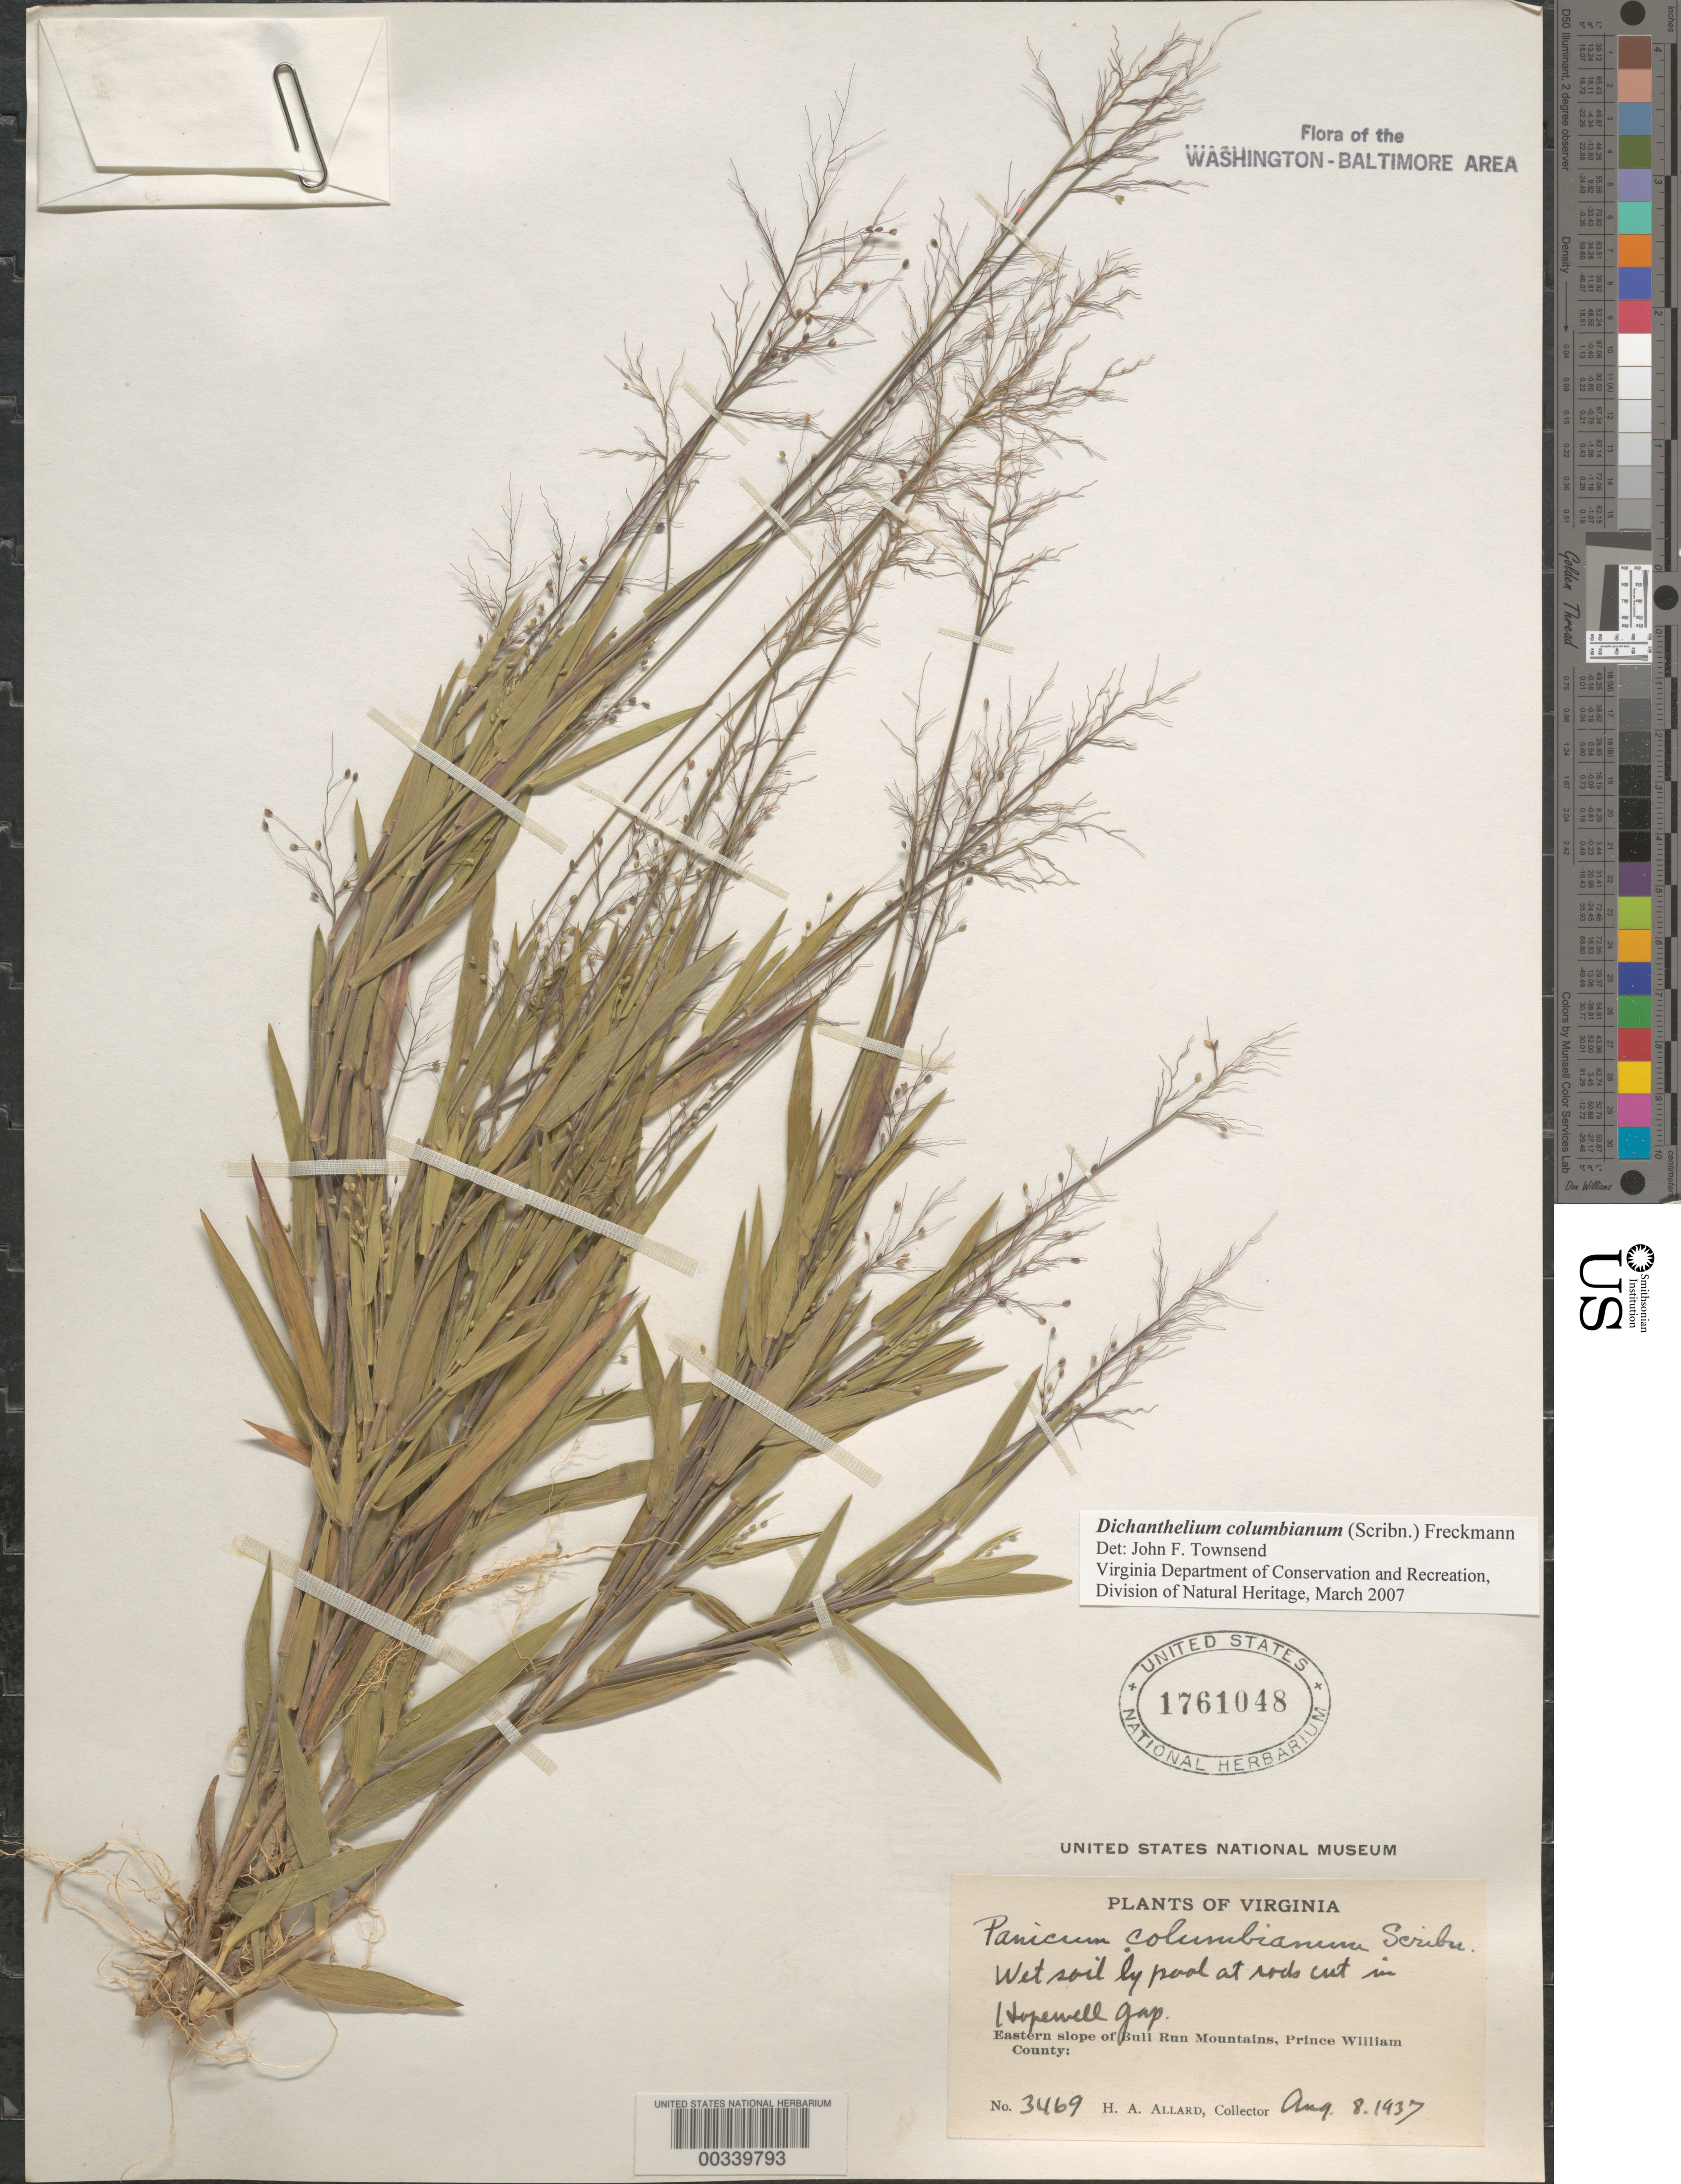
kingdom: Plantae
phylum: Tracheophyta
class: Liliopsida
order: Poales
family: Poaceae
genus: Dichanthelium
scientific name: Dichanthelium columbianum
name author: (Scribn.) Freckmann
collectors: H. A. Allard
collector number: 3469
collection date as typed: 08 Aug 1937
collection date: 1937-08-08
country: United States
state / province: Virginia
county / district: Prince William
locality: Bull Run Mountains, Hopewell Gap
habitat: Wet soil near pond at rock cut, eastern slope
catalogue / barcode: US 1761048